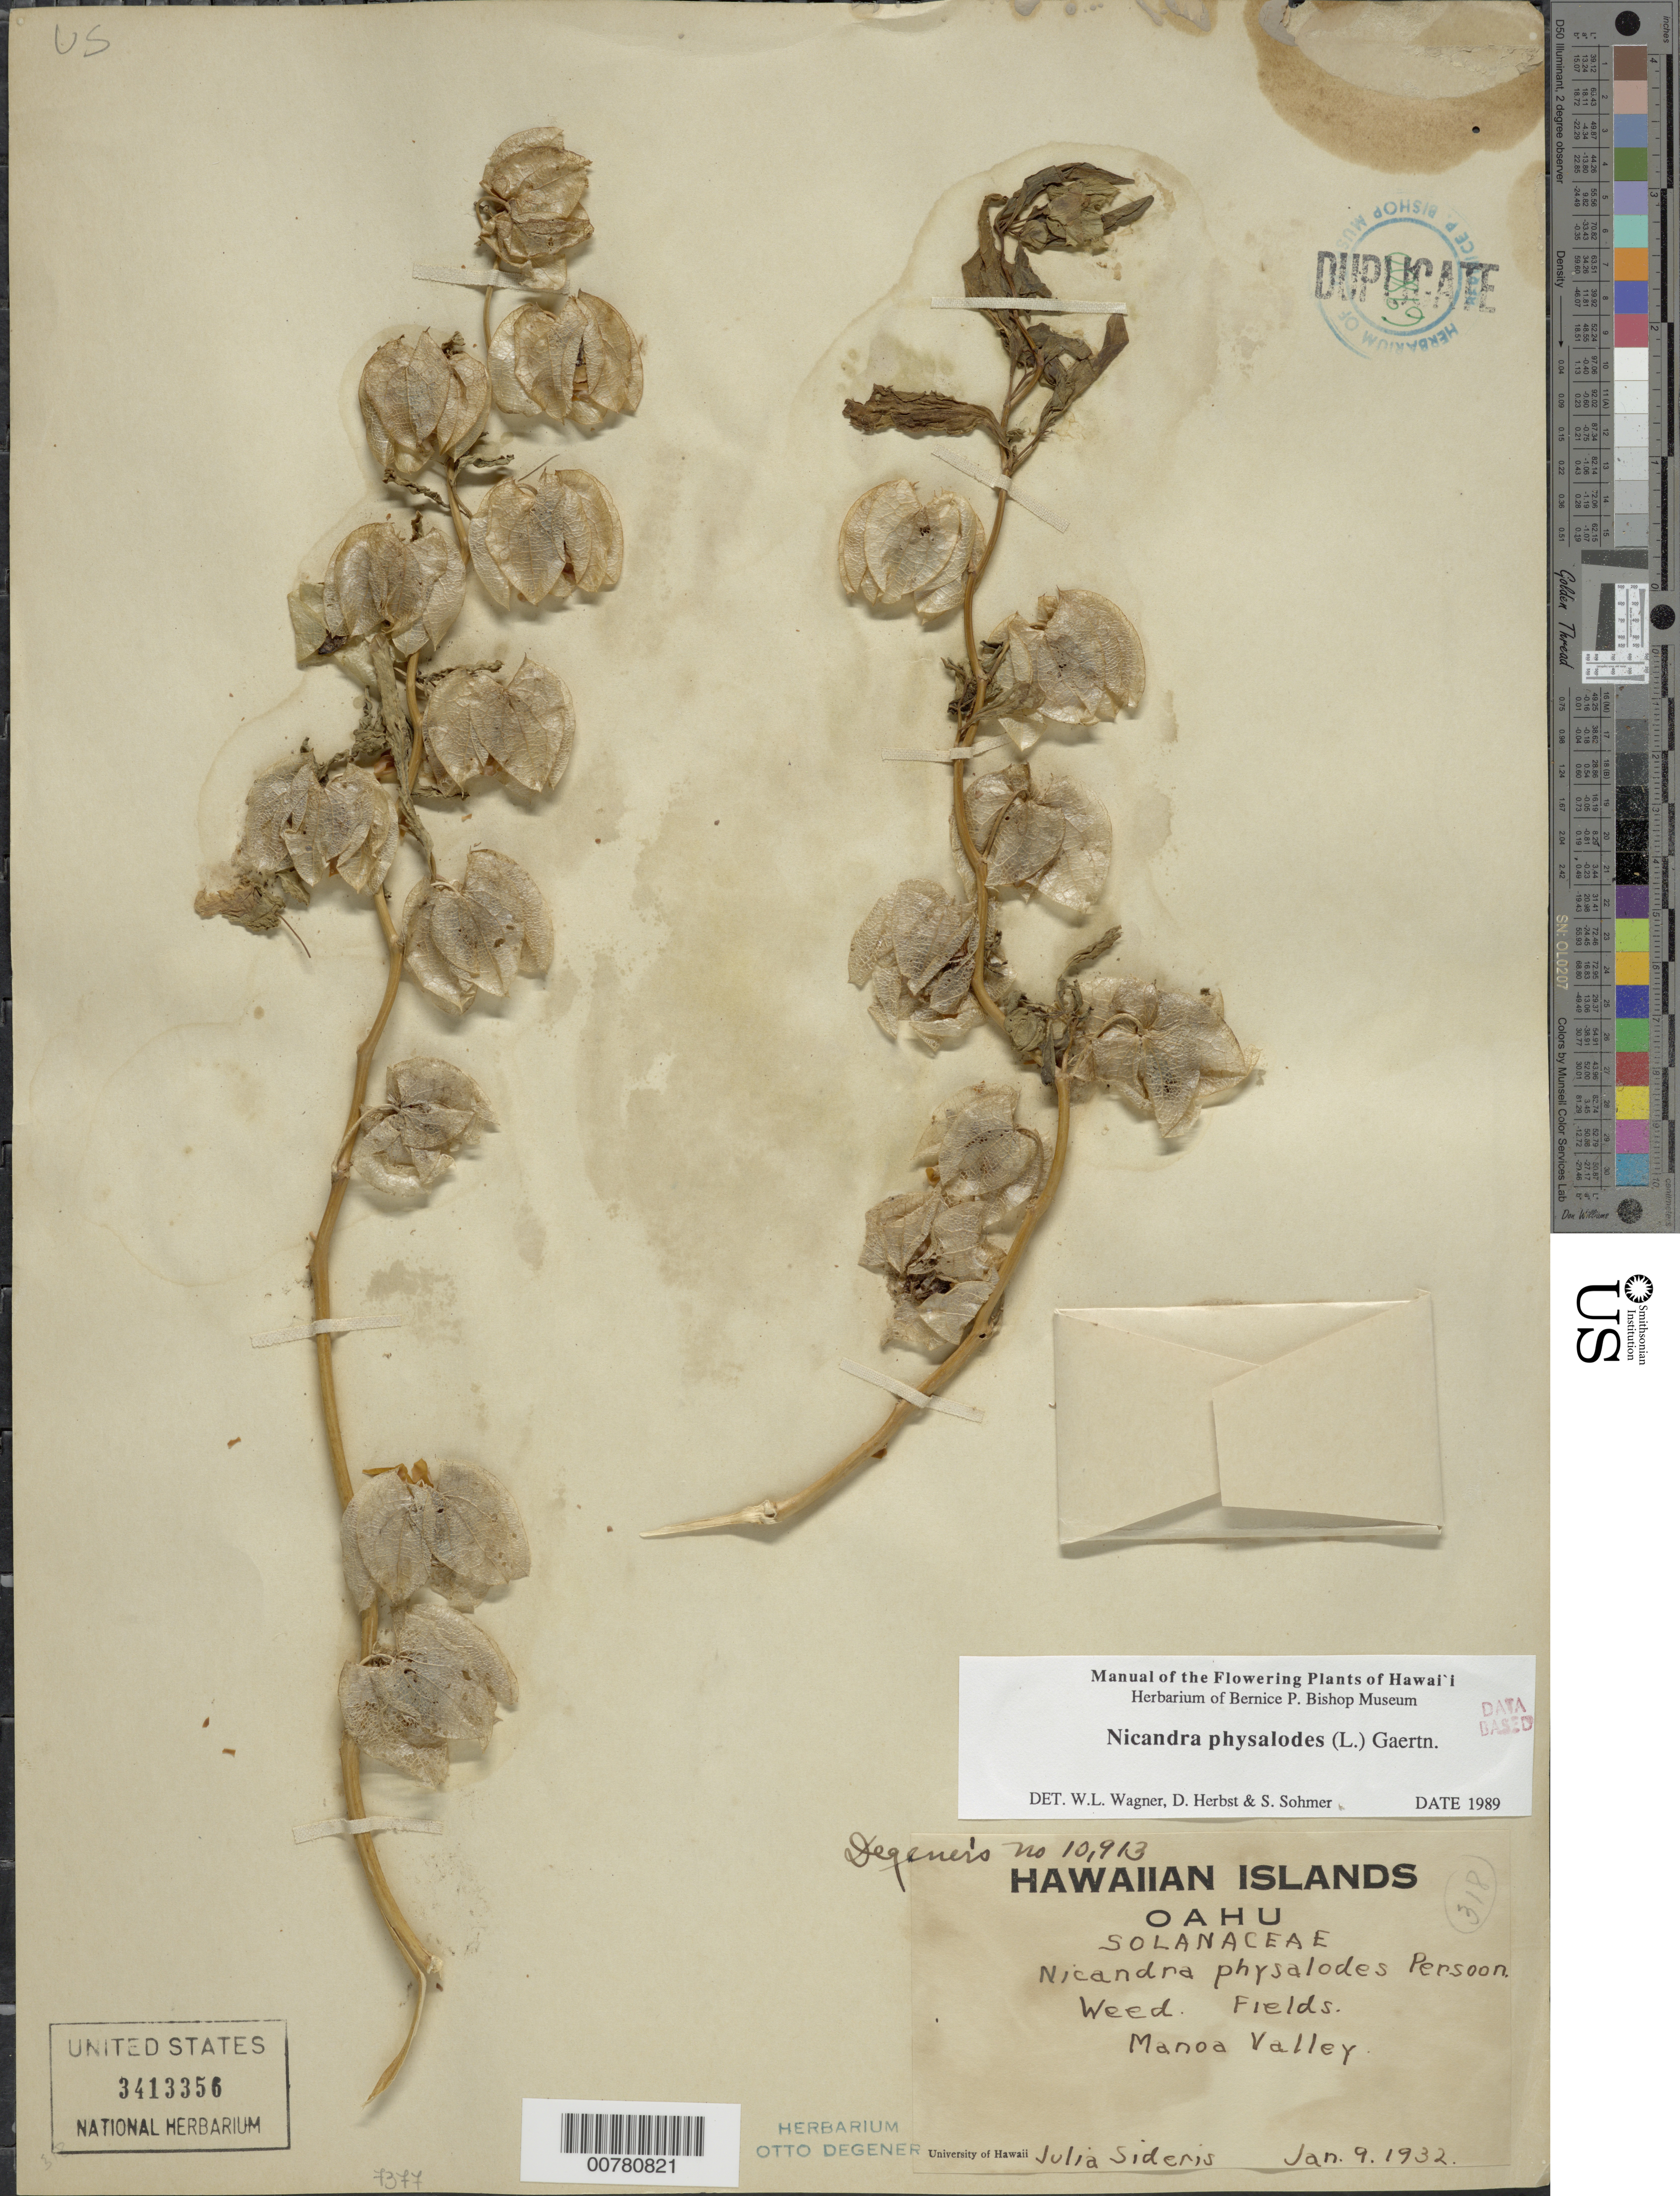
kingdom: Plantae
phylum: Tracheophyta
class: Magnoliopsida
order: Solanales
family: Solanaceae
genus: Nicandra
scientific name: Nicandra physalodes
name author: (L.) Gaertn.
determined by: Wagner, W. L.; Herbst, D. R.; Sohmer, S. H.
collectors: J. Sideris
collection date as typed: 9 Jan 1932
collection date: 1932-01-09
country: United States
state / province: Hawaii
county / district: Honolulu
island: Oahu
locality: Manoa Valley; fields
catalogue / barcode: US 3413356